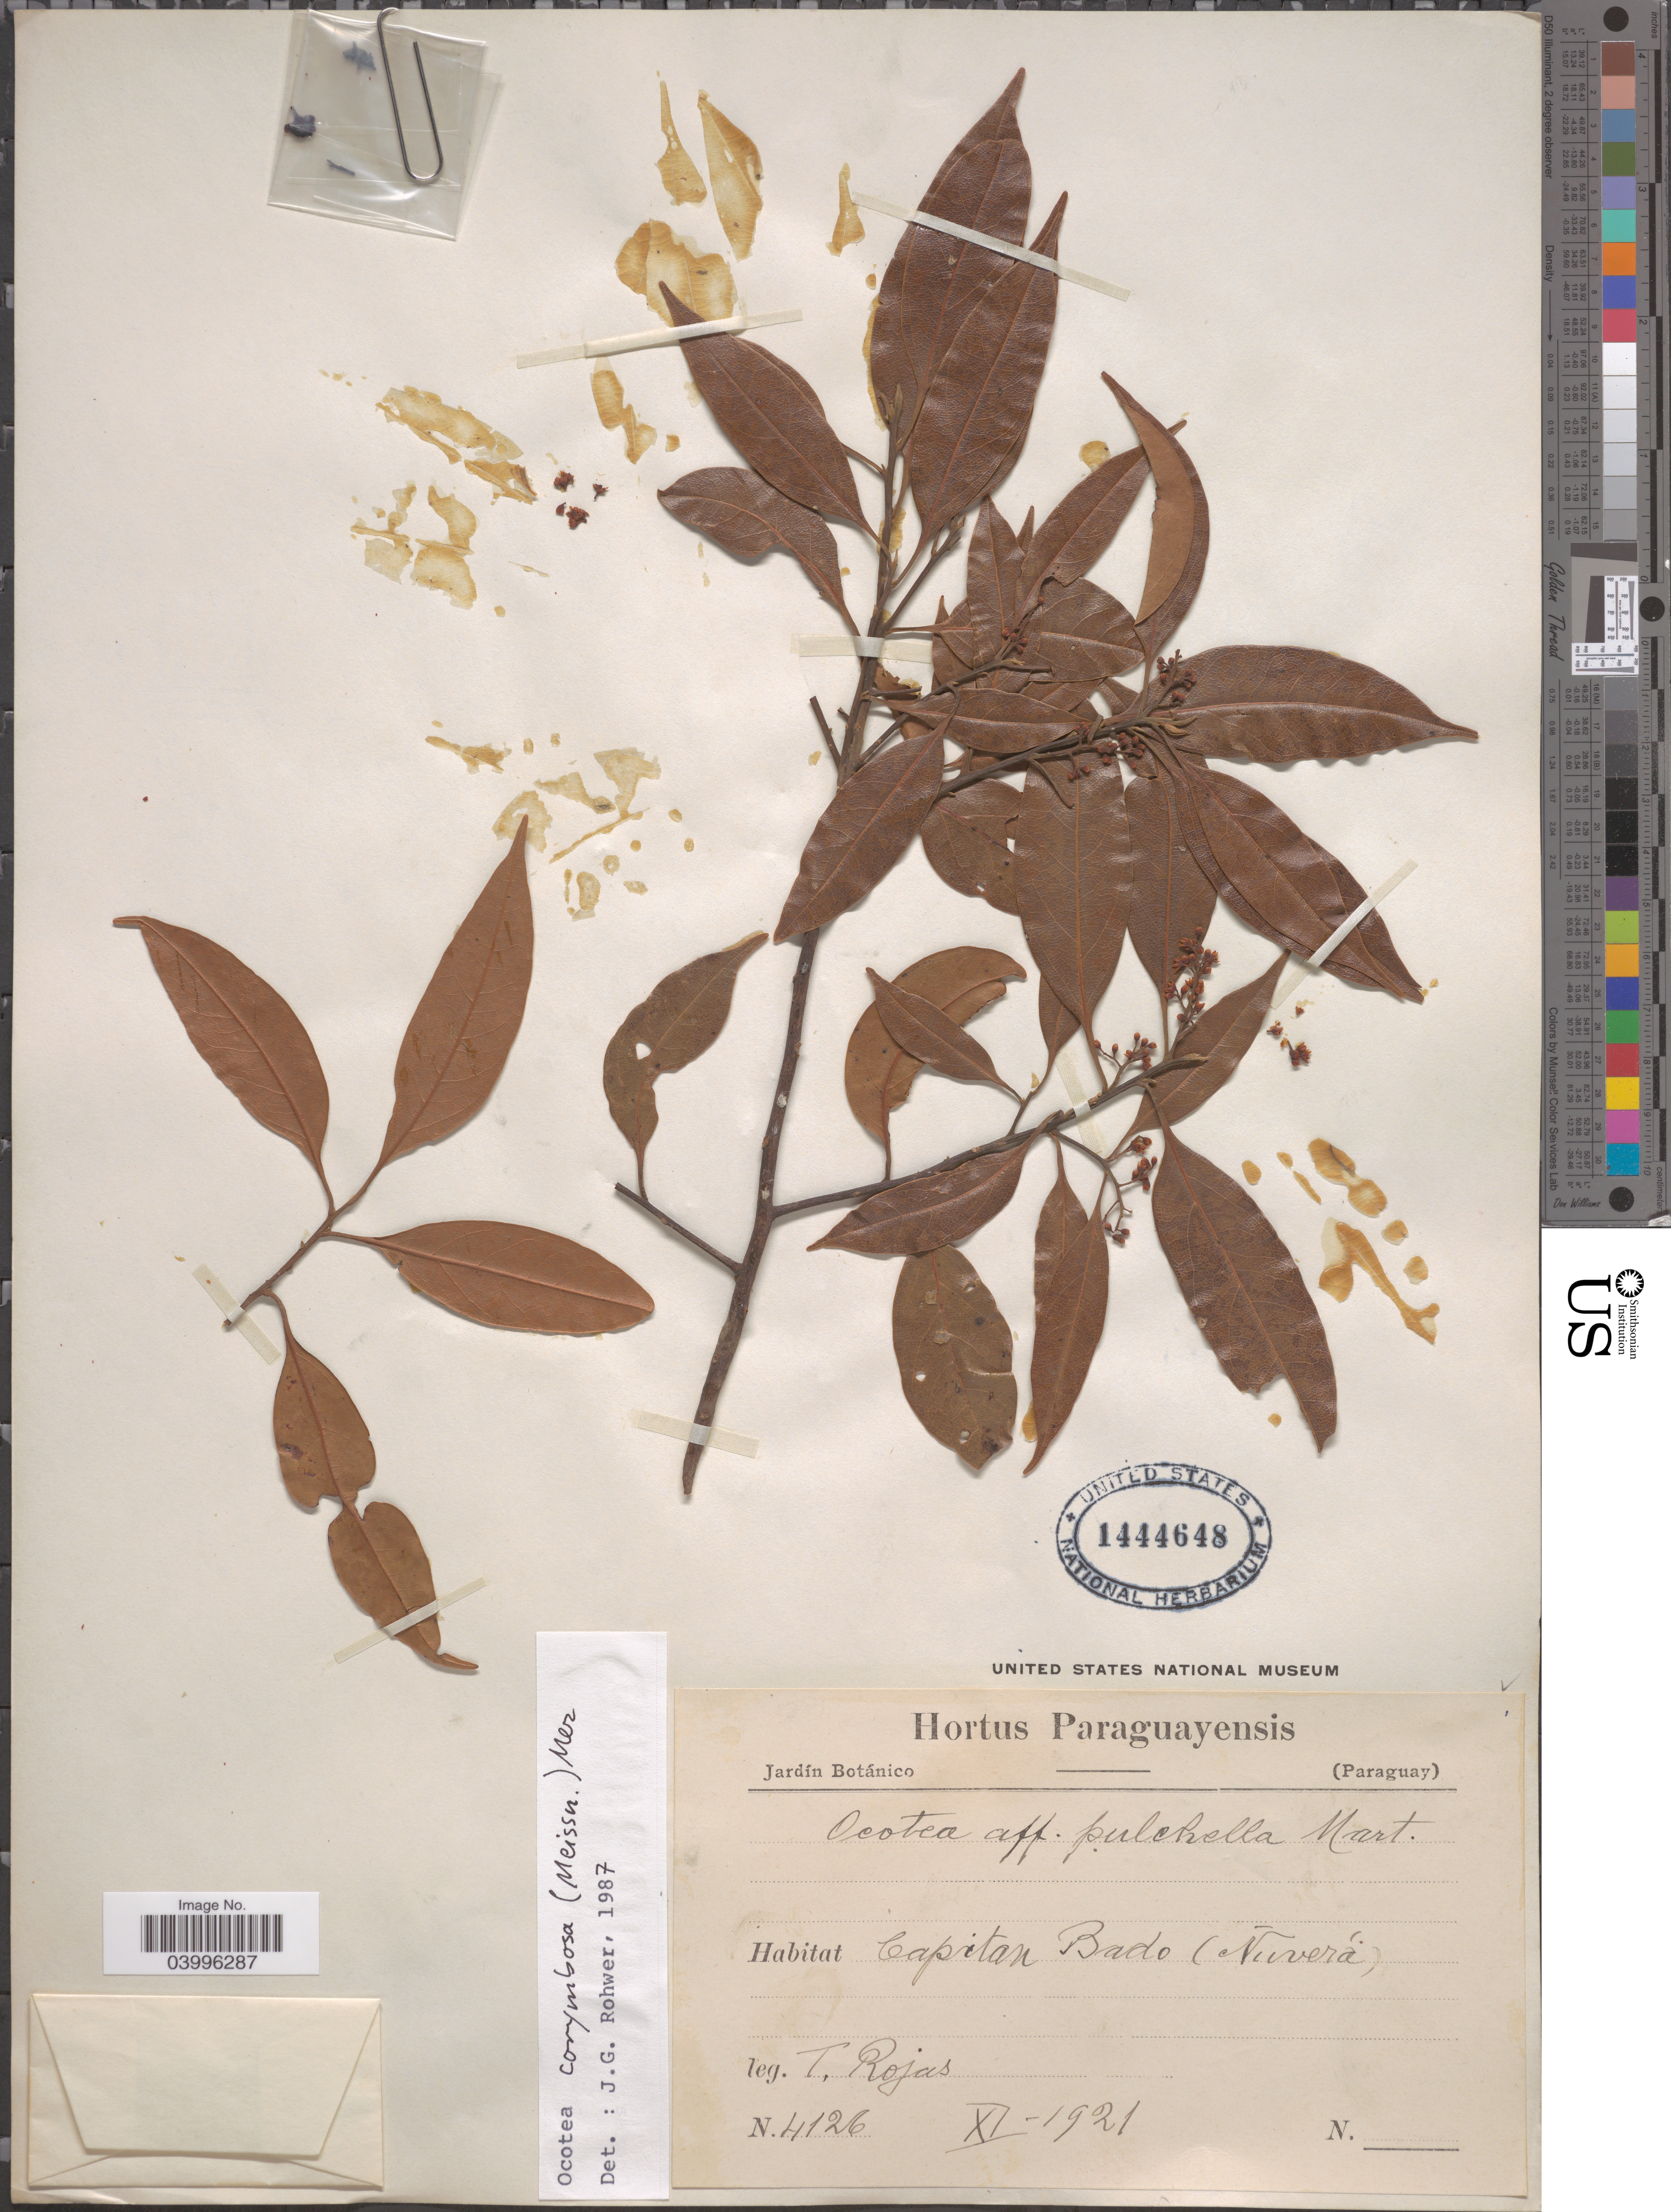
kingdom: Plantae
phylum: Tracheophyta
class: Magnoliopsida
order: Laurales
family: Lauraceae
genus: Ocotea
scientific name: Ocotea corymbosa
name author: (Meisn.) Mez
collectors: T. Rojas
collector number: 4126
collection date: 1921-11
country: Paraguay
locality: Capitan Bado (Ñuverá).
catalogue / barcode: US 1444648